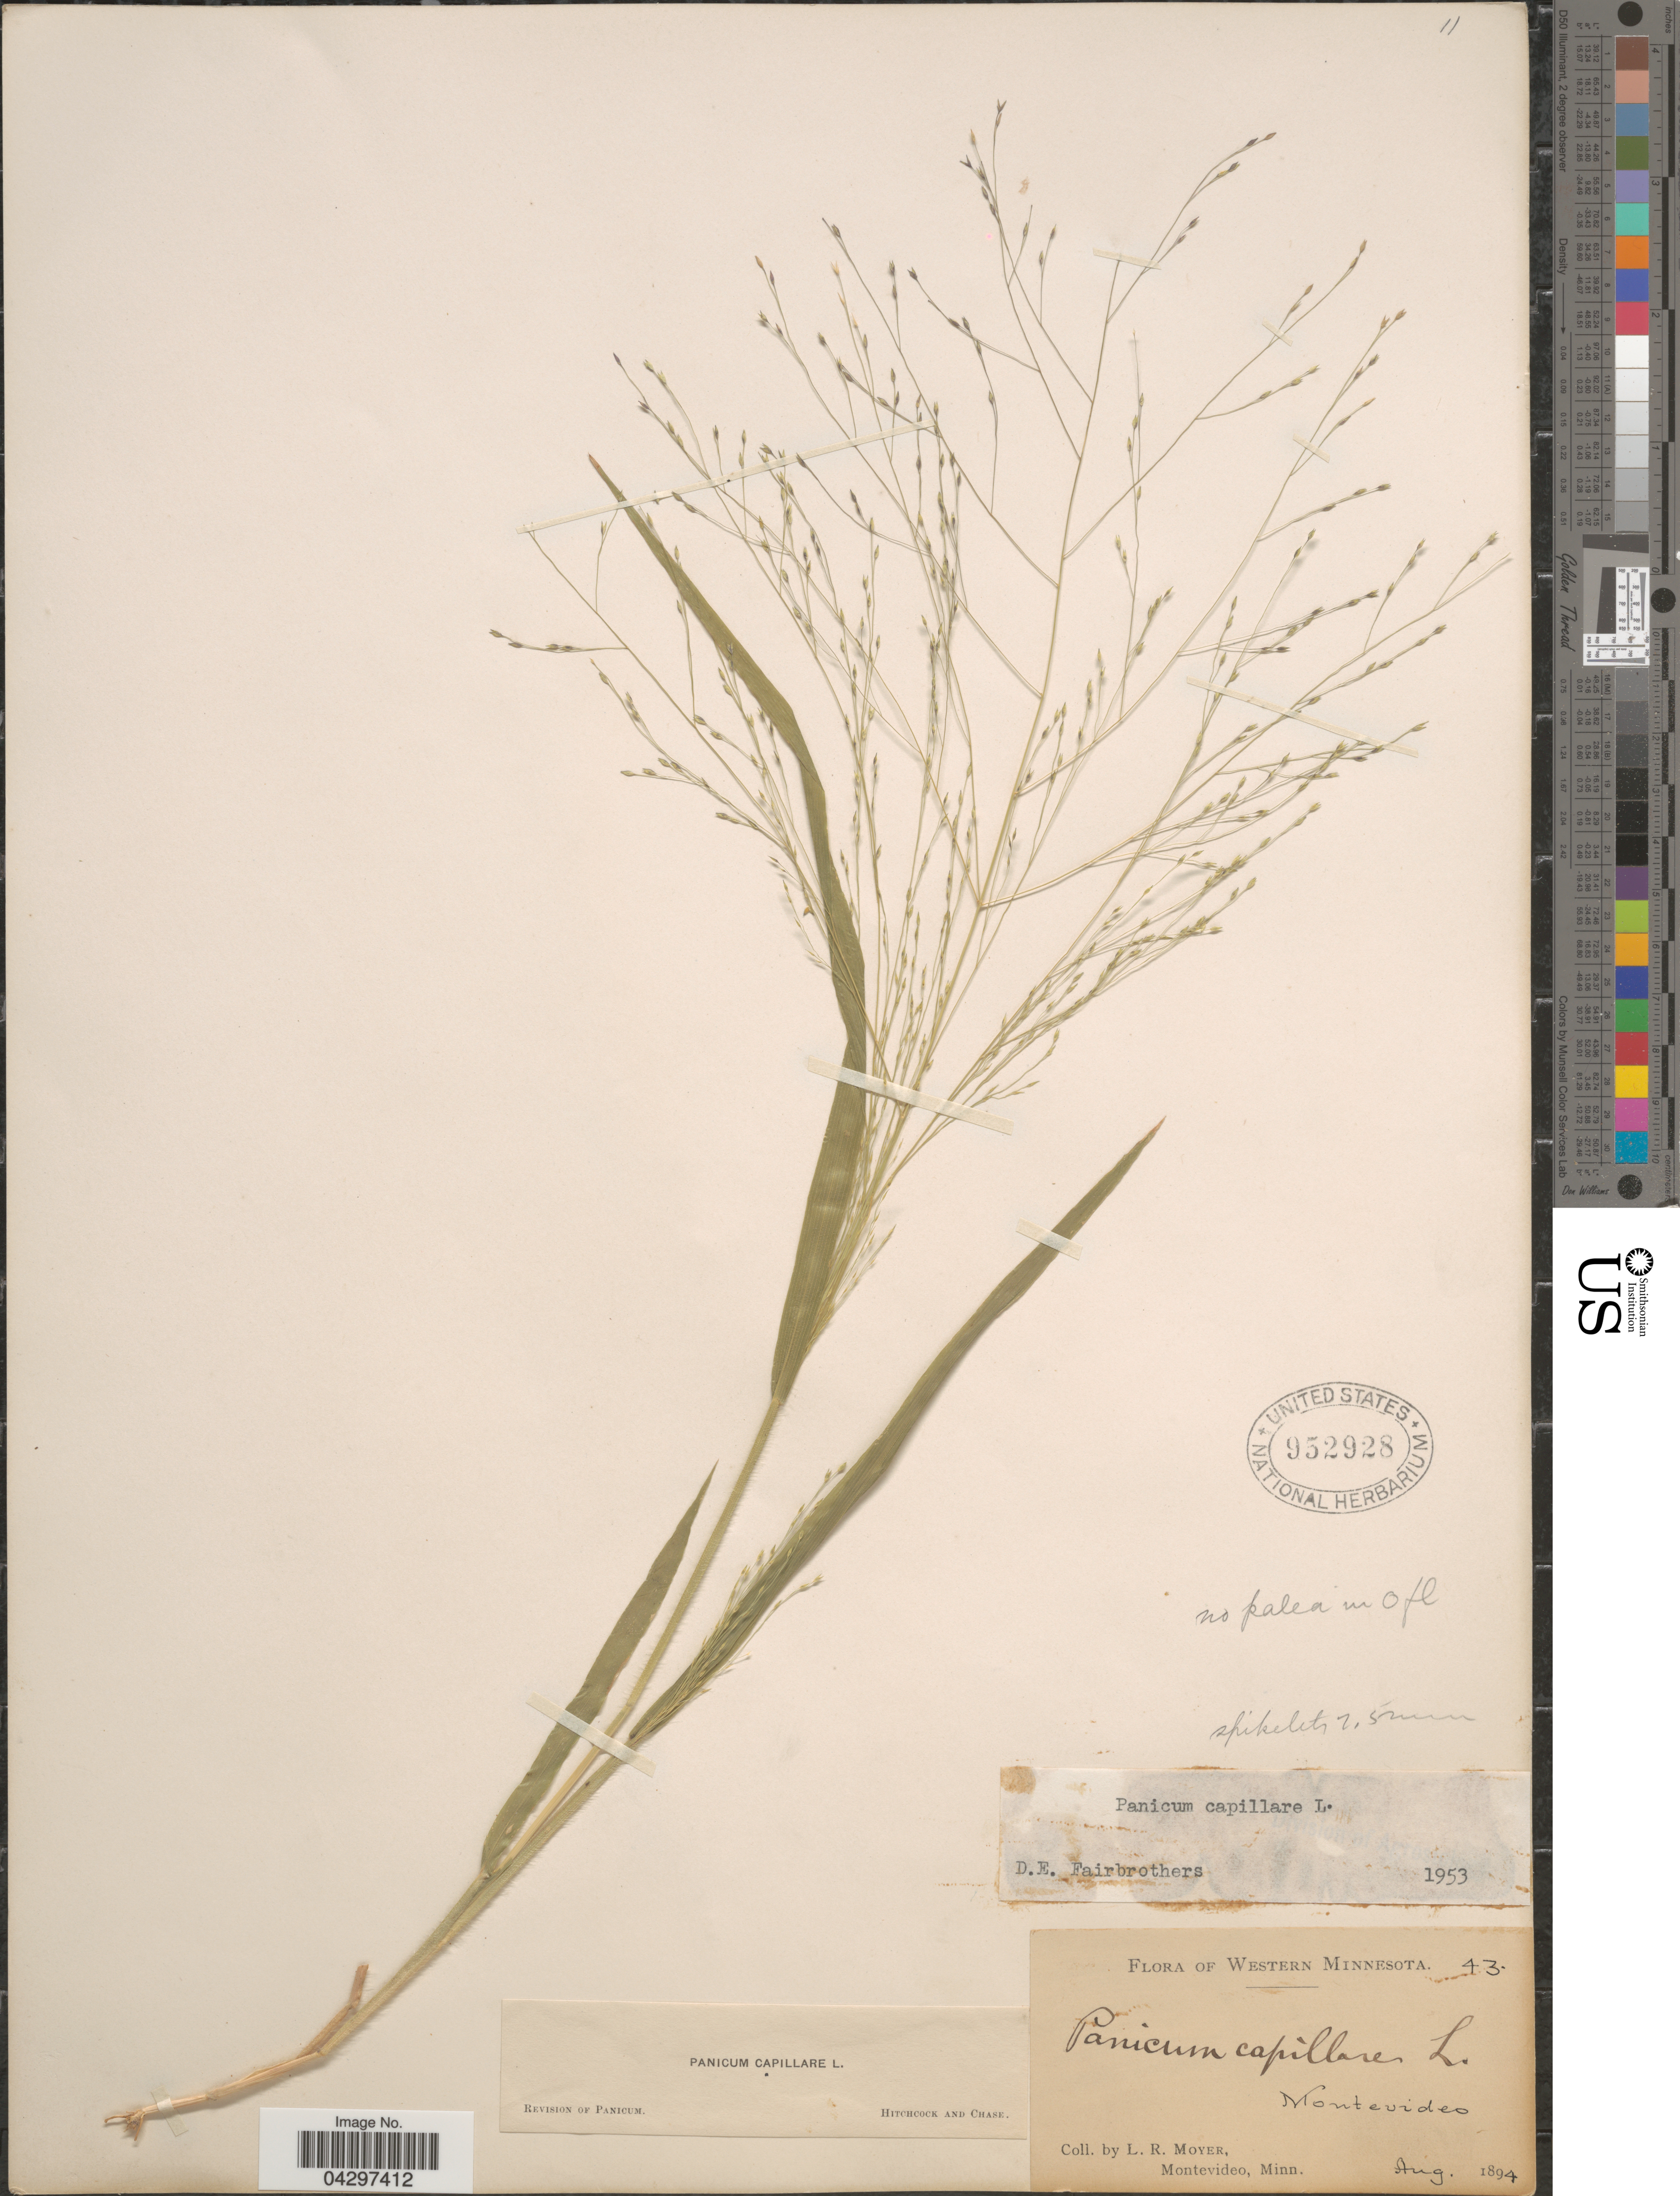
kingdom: Plantae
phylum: Tracheophyta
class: Liliopsida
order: Poales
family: Poaceae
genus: Panicum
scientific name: Panicum capillare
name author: L.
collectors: L. Moyer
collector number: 43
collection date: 1894-08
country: United States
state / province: Minnesota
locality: Western Minnesota. Montevideo.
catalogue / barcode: US 952928